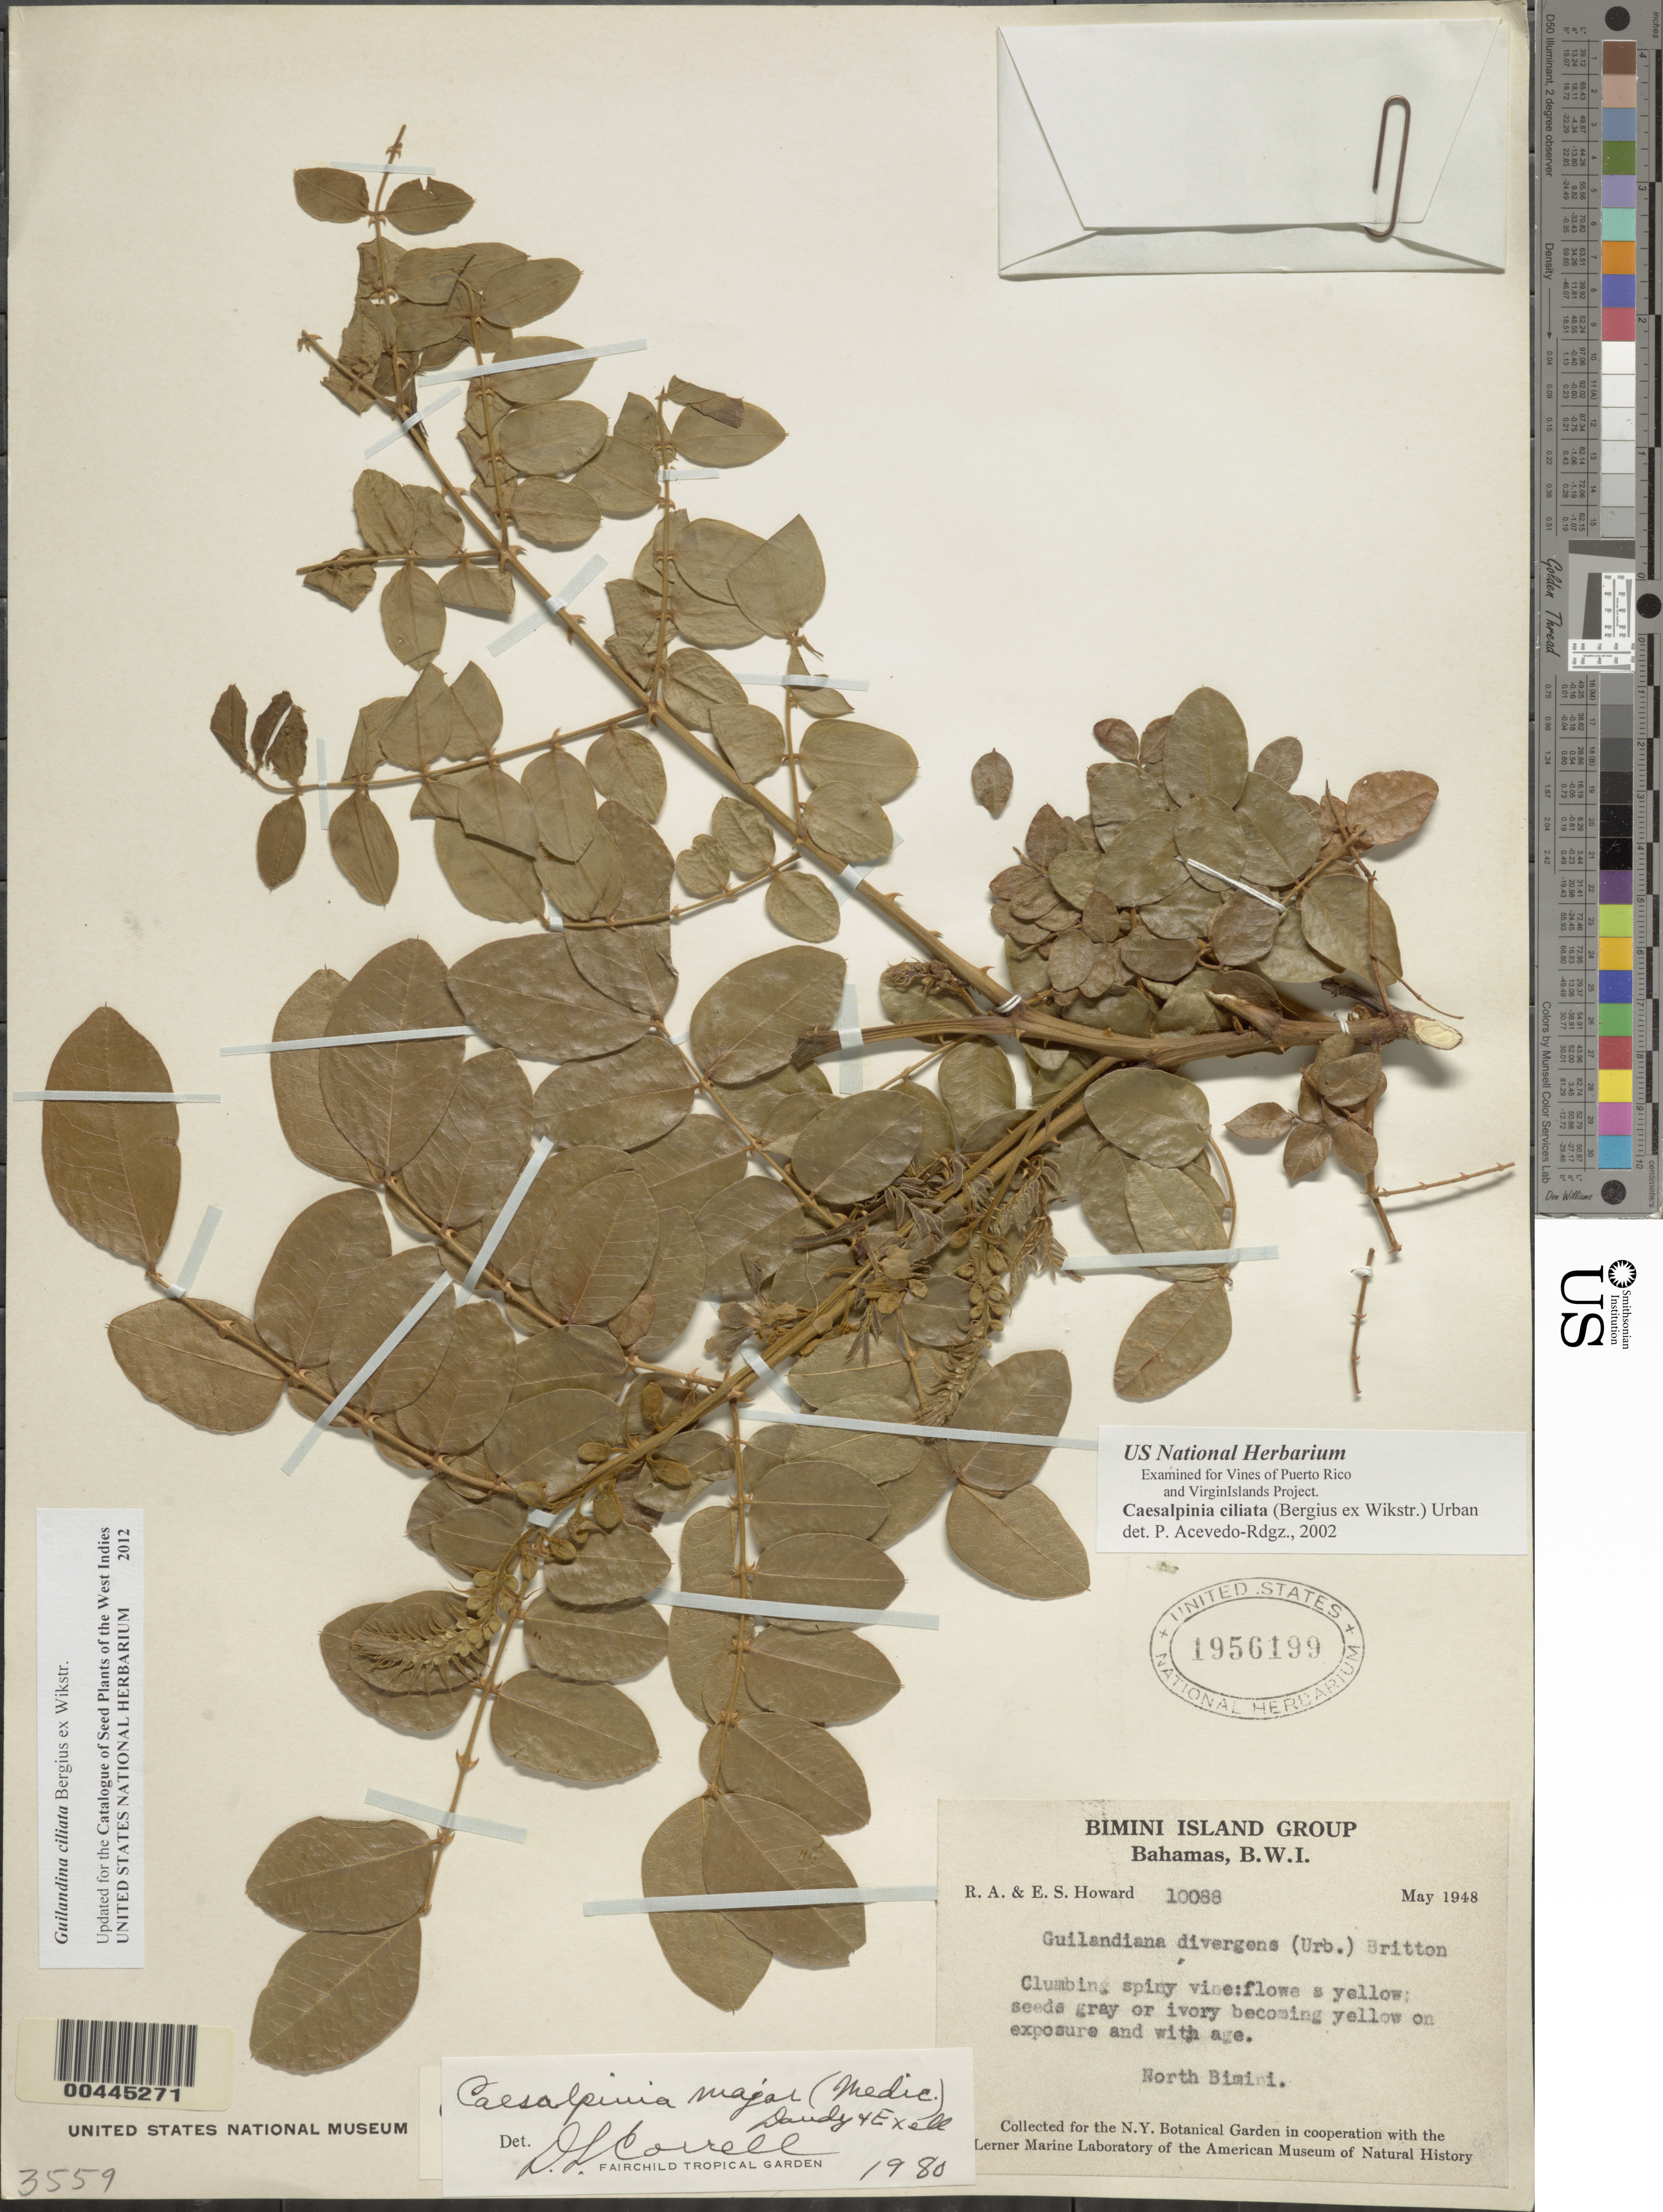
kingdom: Plantae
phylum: Tracheophyta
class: Magnoliopsida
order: Fabales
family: Fabaceae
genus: Guilandina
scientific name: Guilandina ciliata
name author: Bergius ex Wikstr.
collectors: R. A. Howard & E. S. Howard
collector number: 10088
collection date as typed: May 1948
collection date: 1948-05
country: Bahamas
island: Bimini Is.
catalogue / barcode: US 1956199